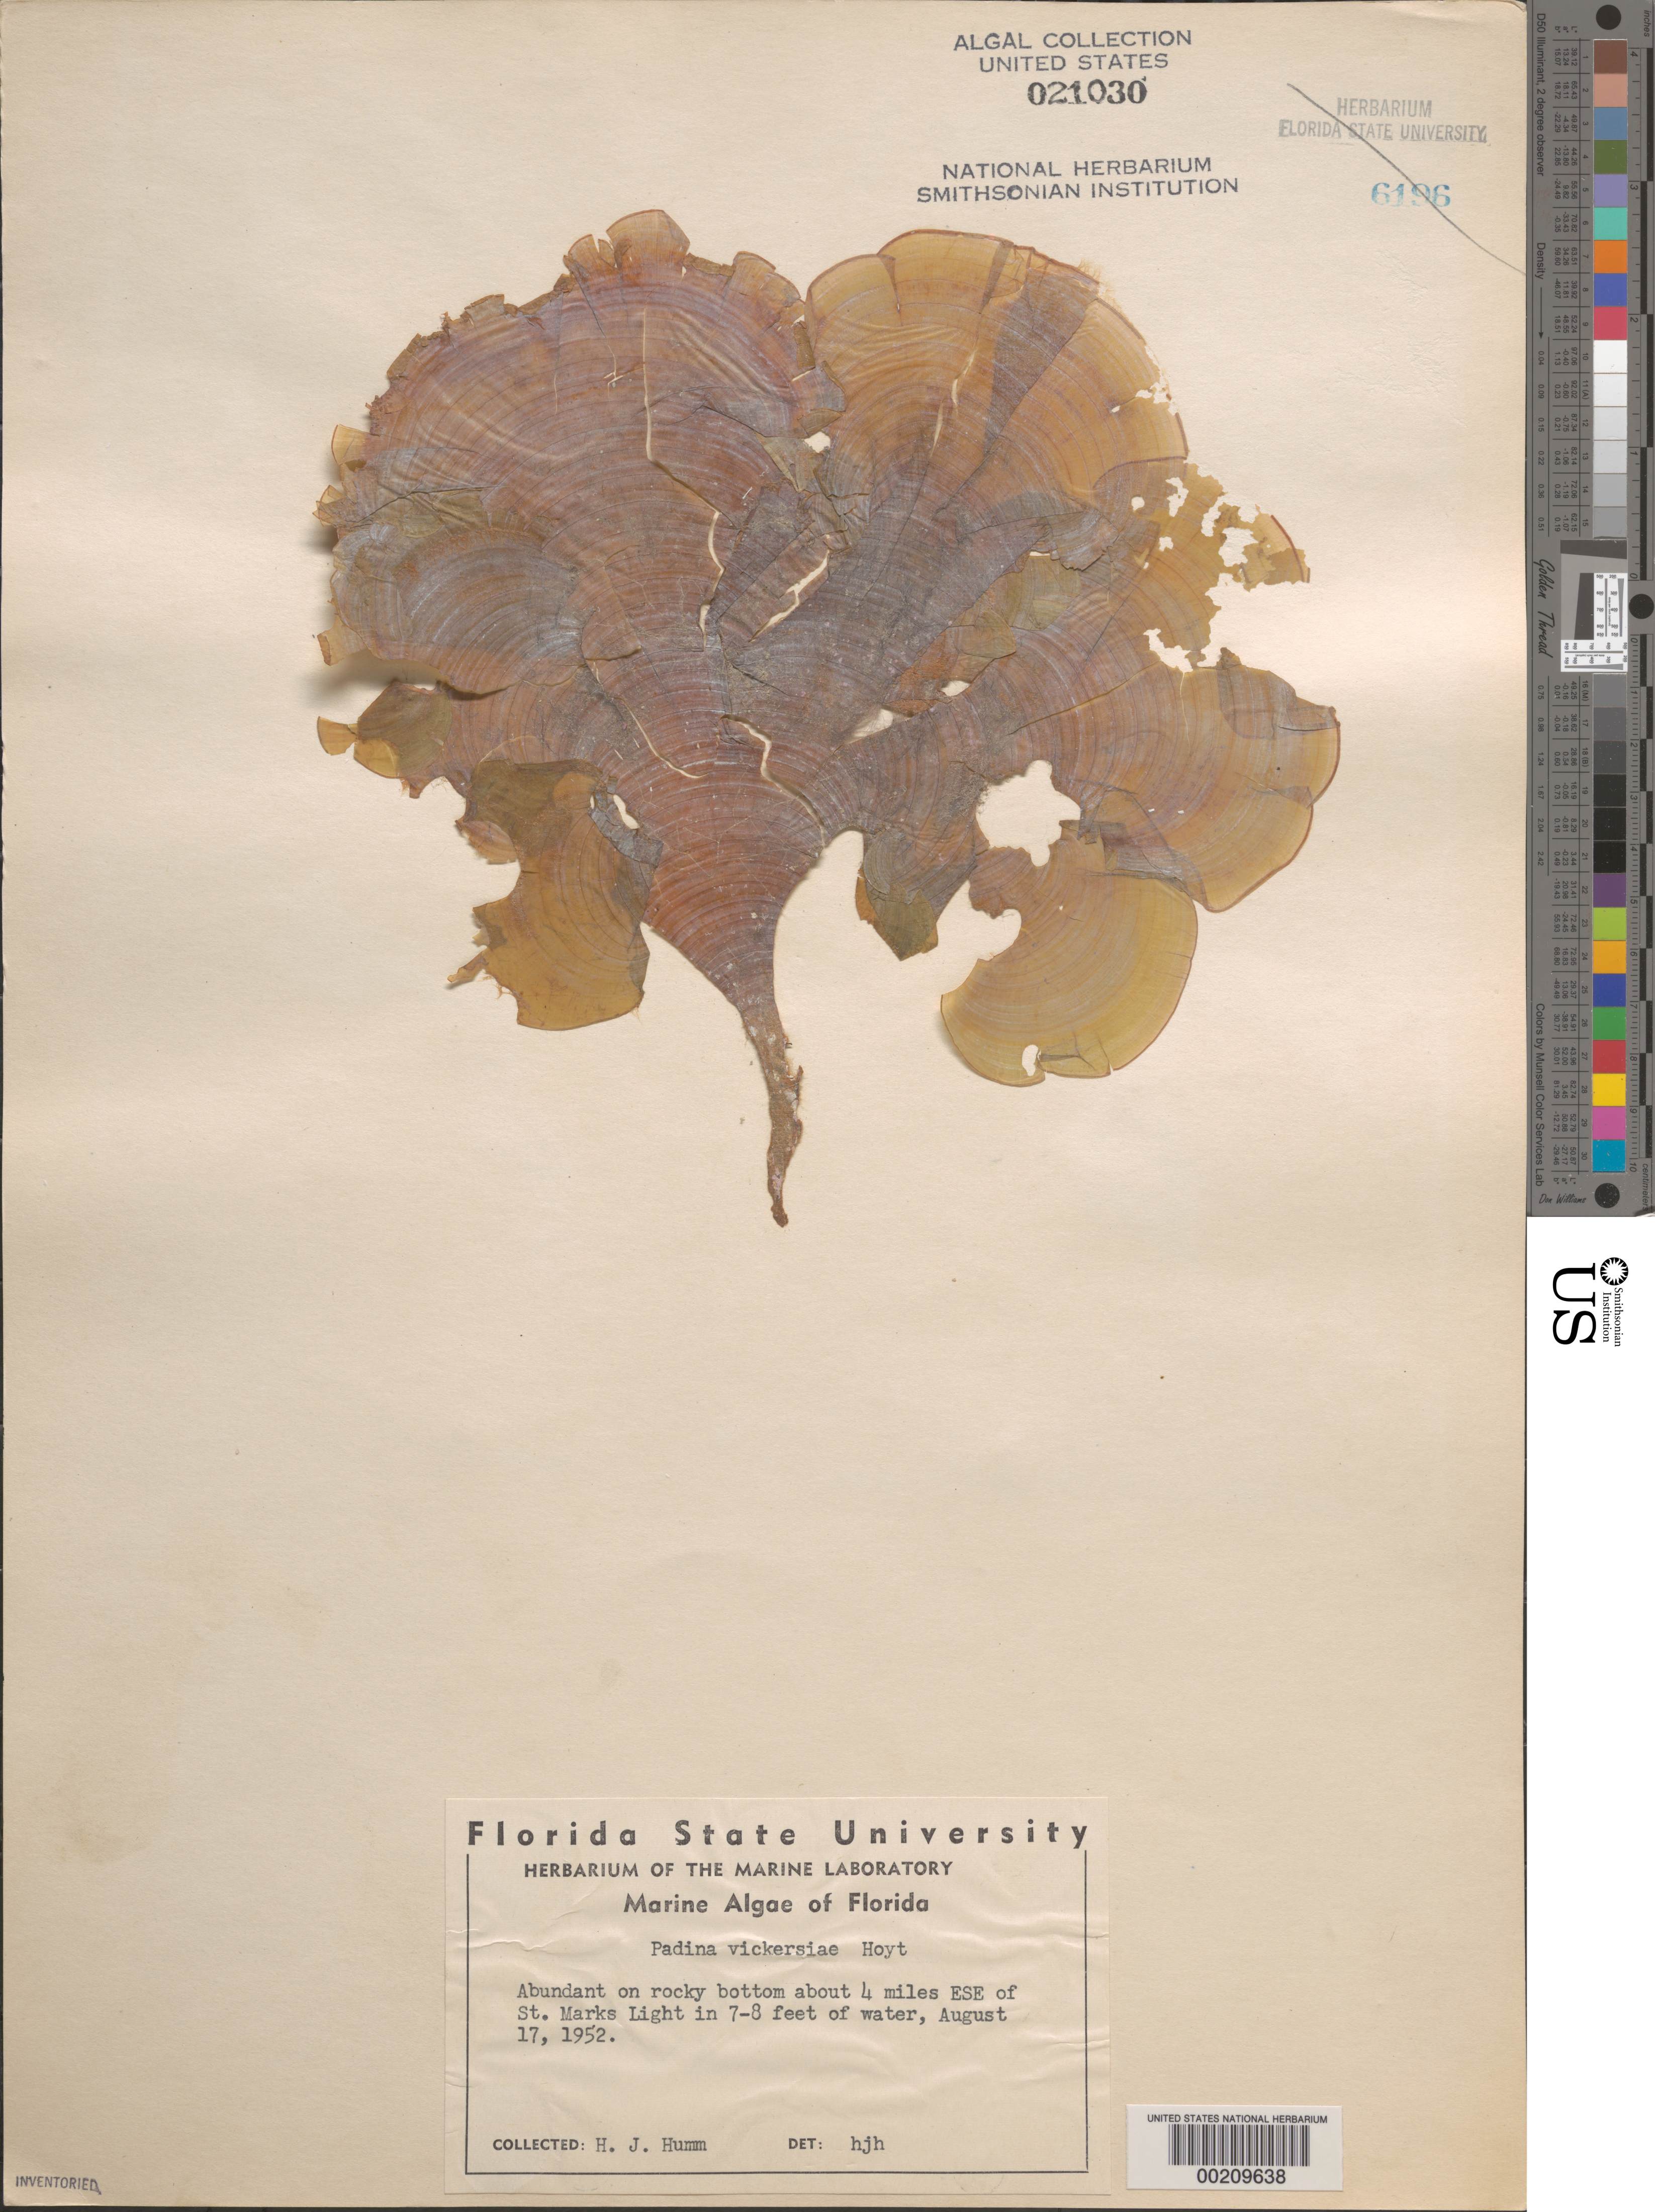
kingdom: Chromista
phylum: Ochrophyta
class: Phaeophyceae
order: Dictyotales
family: Dictyotaceae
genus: Padina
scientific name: Padina gymnospora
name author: (Kütz.) O.G. Sond.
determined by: Algae name updating Project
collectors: H. J. Humm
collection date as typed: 17 Aug 1952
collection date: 1952-08-17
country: United States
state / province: Florida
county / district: Wakulla County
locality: Ca. 4 miles east southeast of St. Marks Light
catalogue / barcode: US 21030